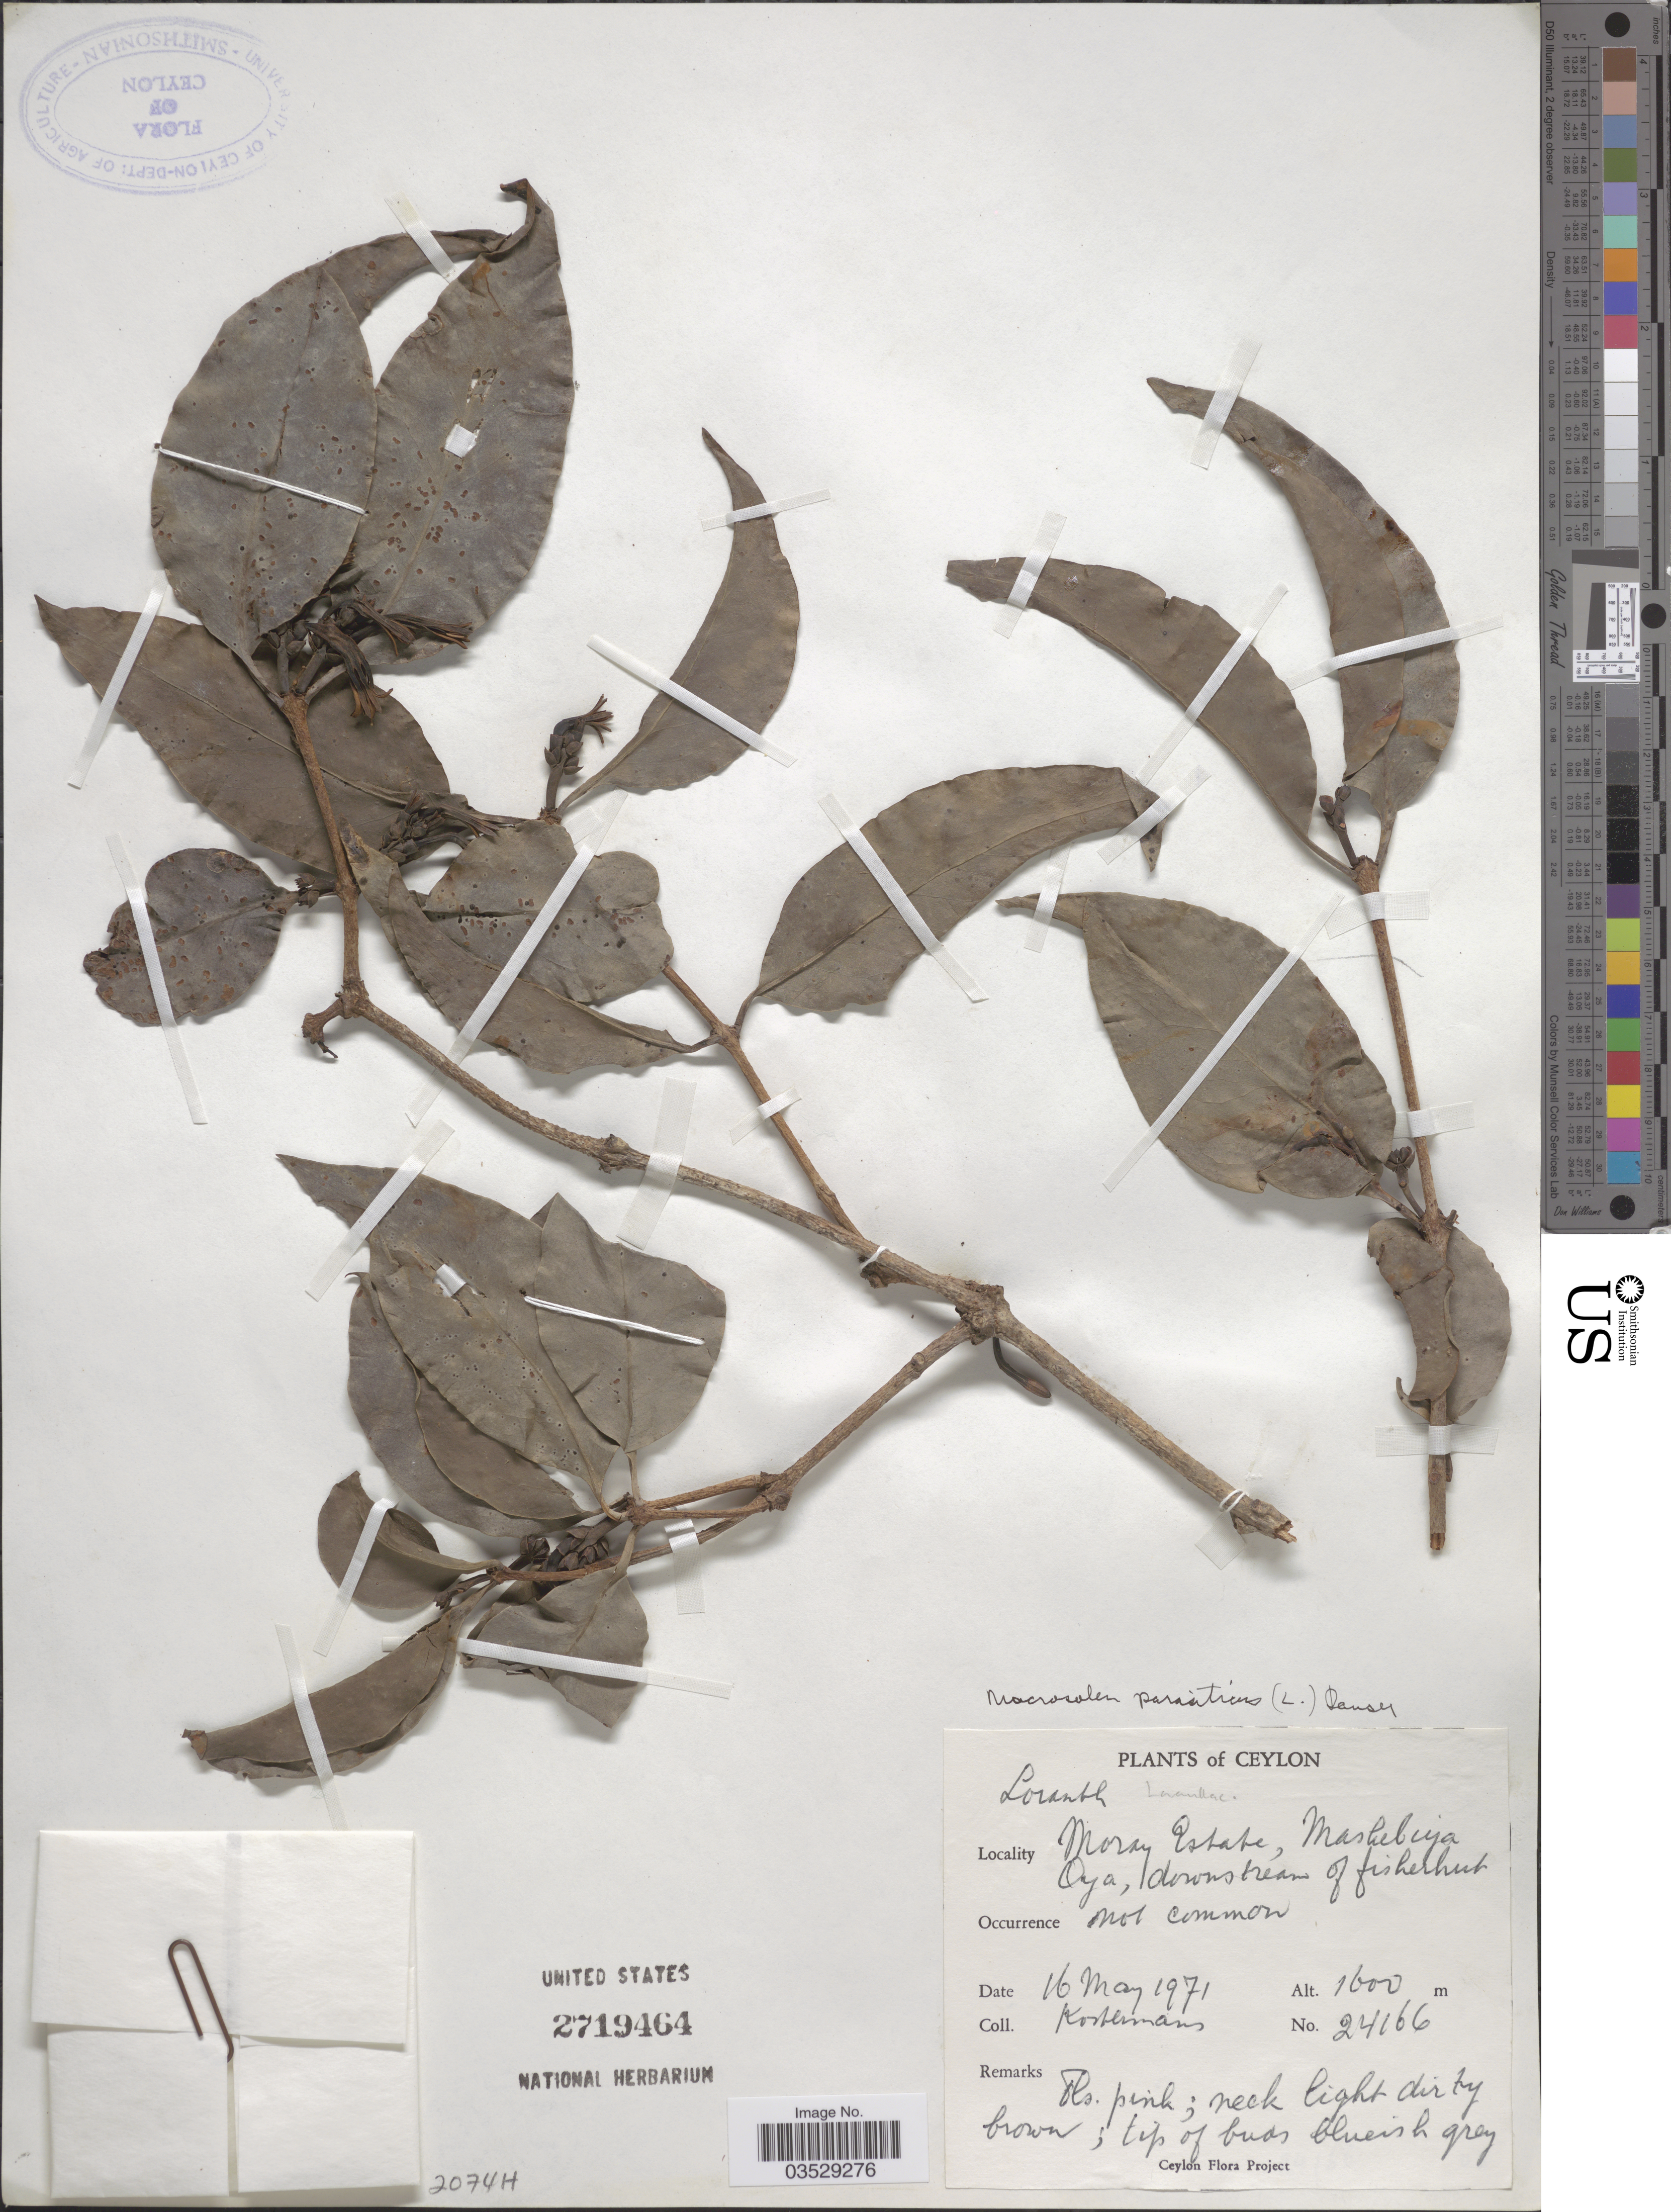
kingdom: Plantae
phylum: Tracheophyta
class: Magnoliopsida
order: Santalales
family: Loranthaceae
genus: Macrosolen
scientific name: Macrosolen parasiticus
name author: (L.) Danser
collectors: Kostermans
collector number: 24166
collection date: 1971-05-16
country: Sri Lanka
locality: Ceylon. Moray Estate, Maskeliya Oya, downstream of fisherhut.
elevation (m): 1600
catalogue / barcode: US 2719464